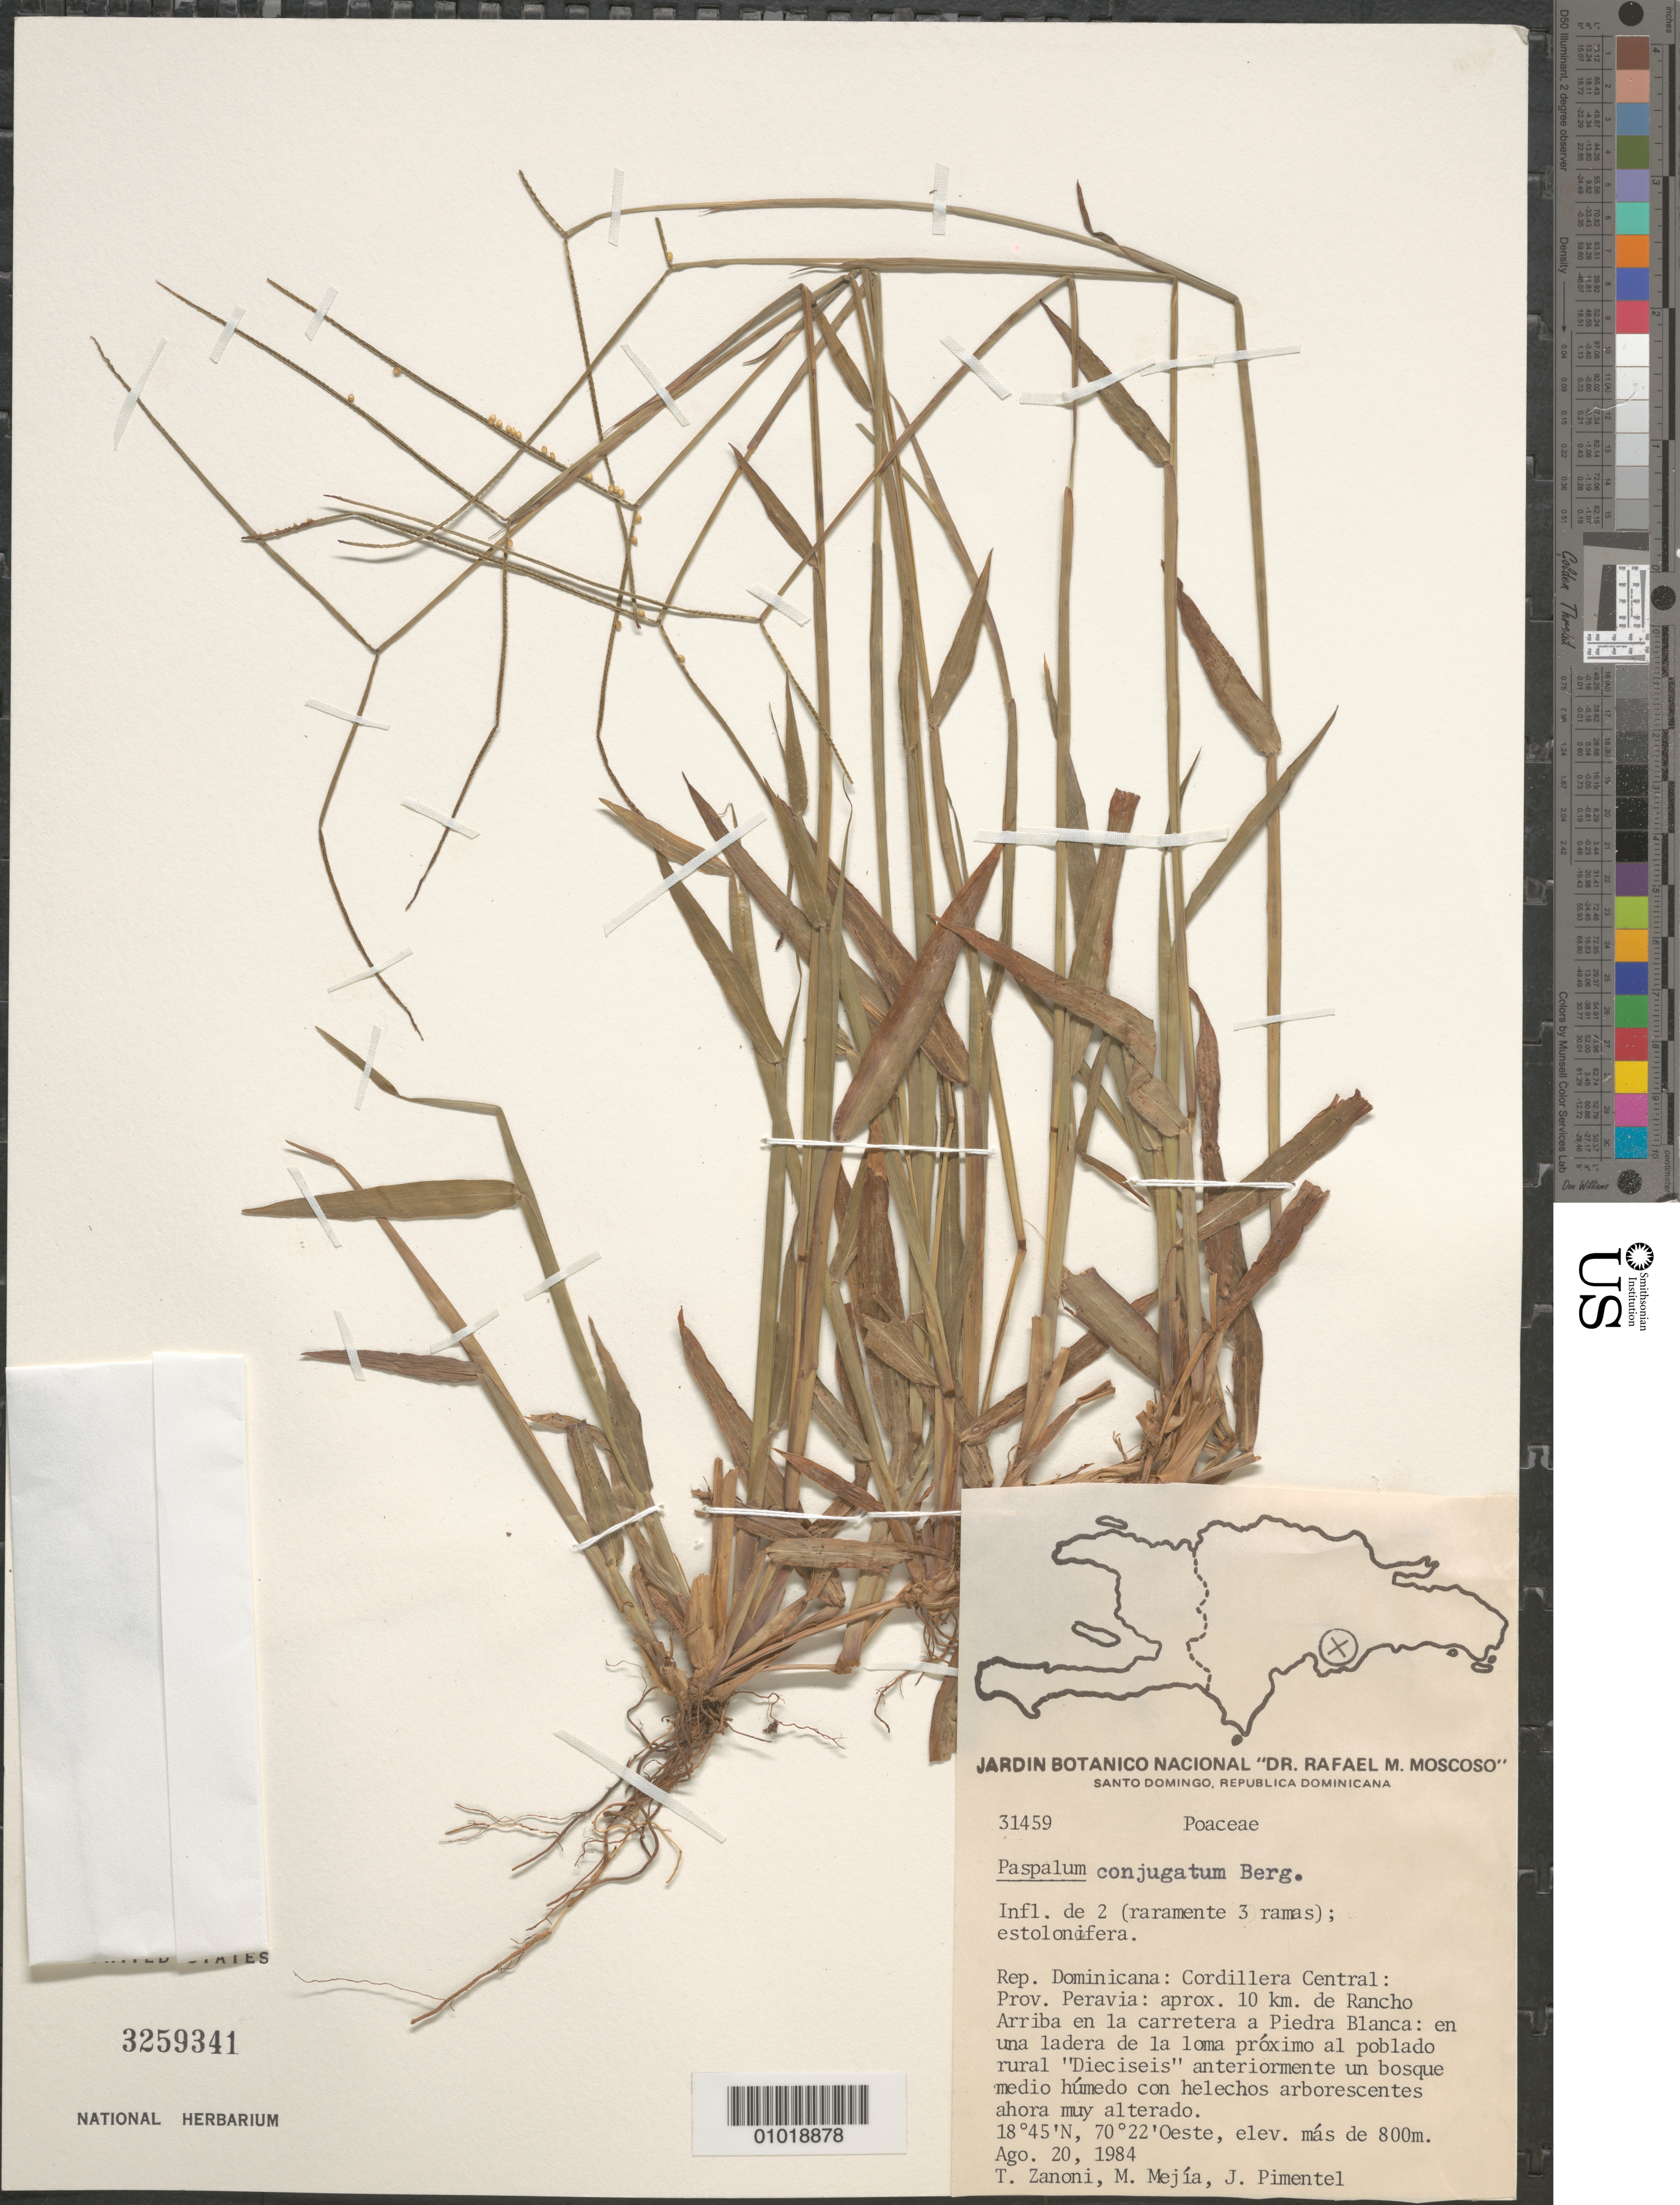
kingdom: Plantae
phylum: Tracheophyta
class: Liliopsida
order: Poales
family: Poaceae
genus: Paspalum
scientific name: Paspalum conjugatum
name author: P.J. Bergius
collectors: T. A. Zanoni, M. Mejia & J. Pimentel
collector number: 3159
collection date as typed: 20 Aug 1984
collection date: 1984-08-20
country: Dominican Republic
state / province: Peravia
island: Hispaniola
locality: Cordillera Central, approx. 10 km from Rancho Arriba in the Piedra Blanca grasslands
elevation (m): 800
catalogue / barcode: US 3259341